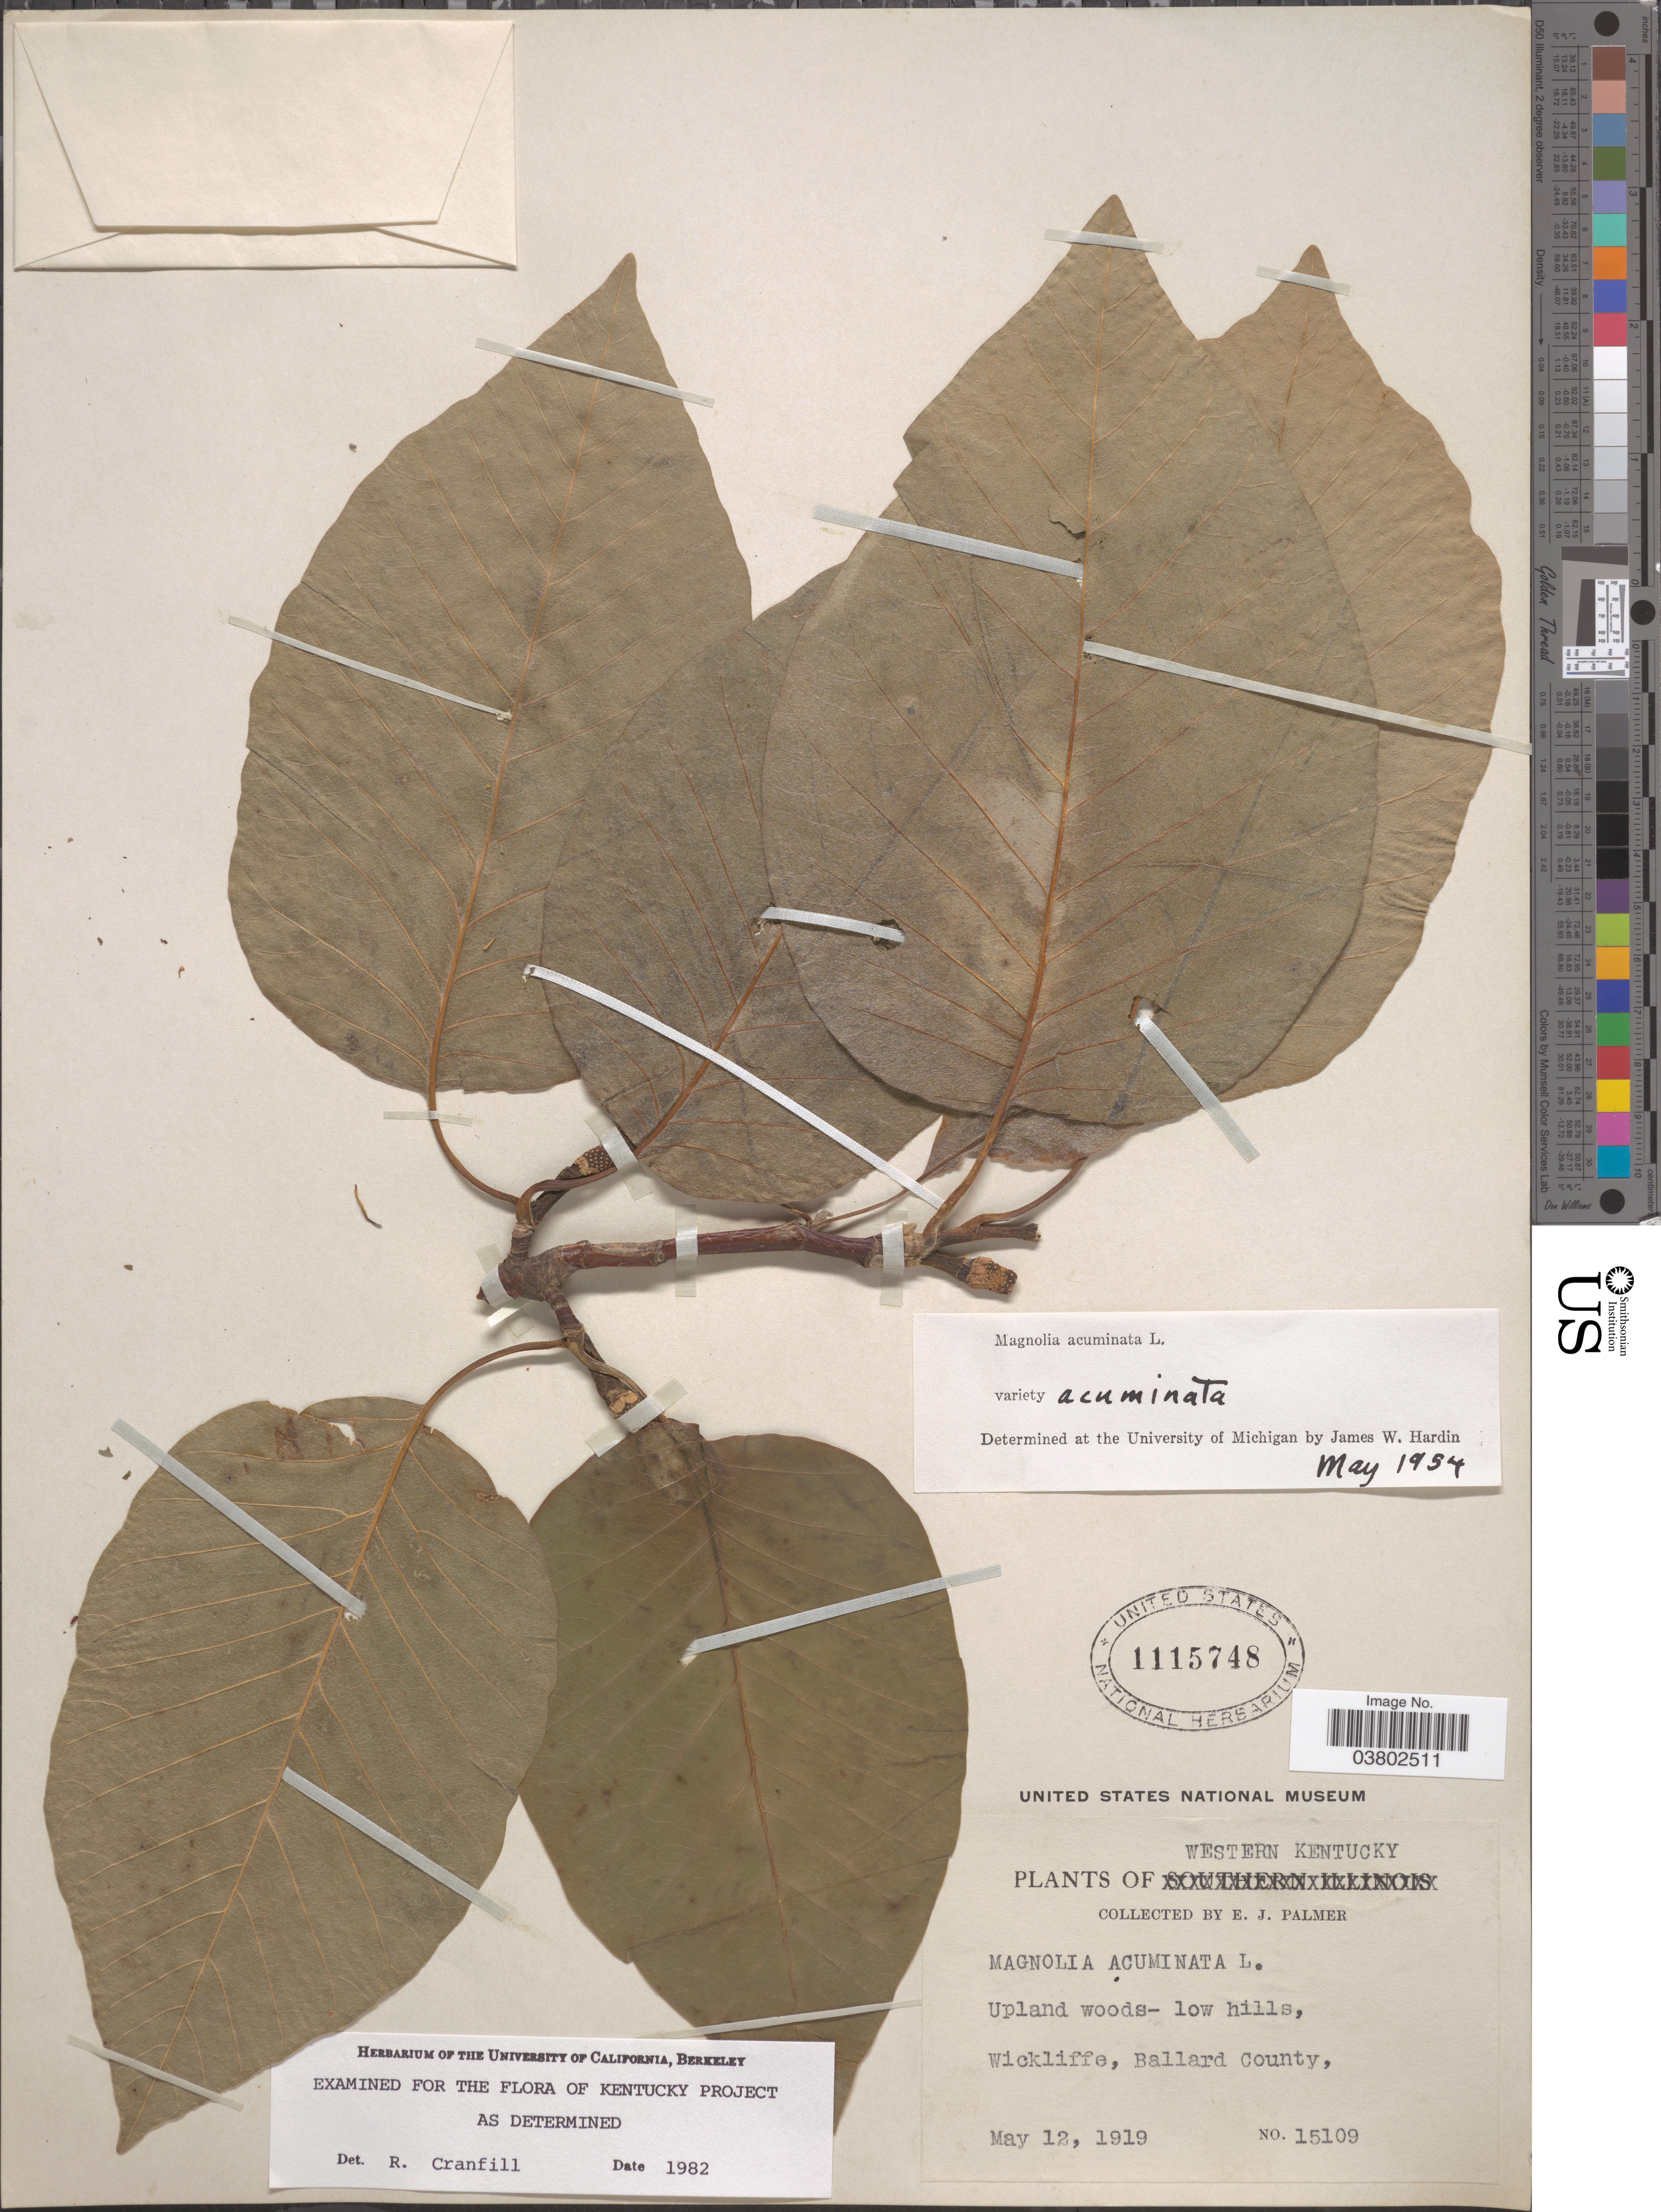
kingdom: Plantae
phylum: Tracheophyta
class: Magnoliopsida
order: Magnoliales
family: Magnoliaceae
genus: Magnolia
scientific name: Magnolia acuminata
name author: (L.) L.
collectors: E. J. Palmer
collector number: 15109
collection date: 1919-05-12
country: United States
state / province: Kentucky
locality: Western Kentucky. Wickliffe, Ballard County.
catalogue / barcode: US 1115748